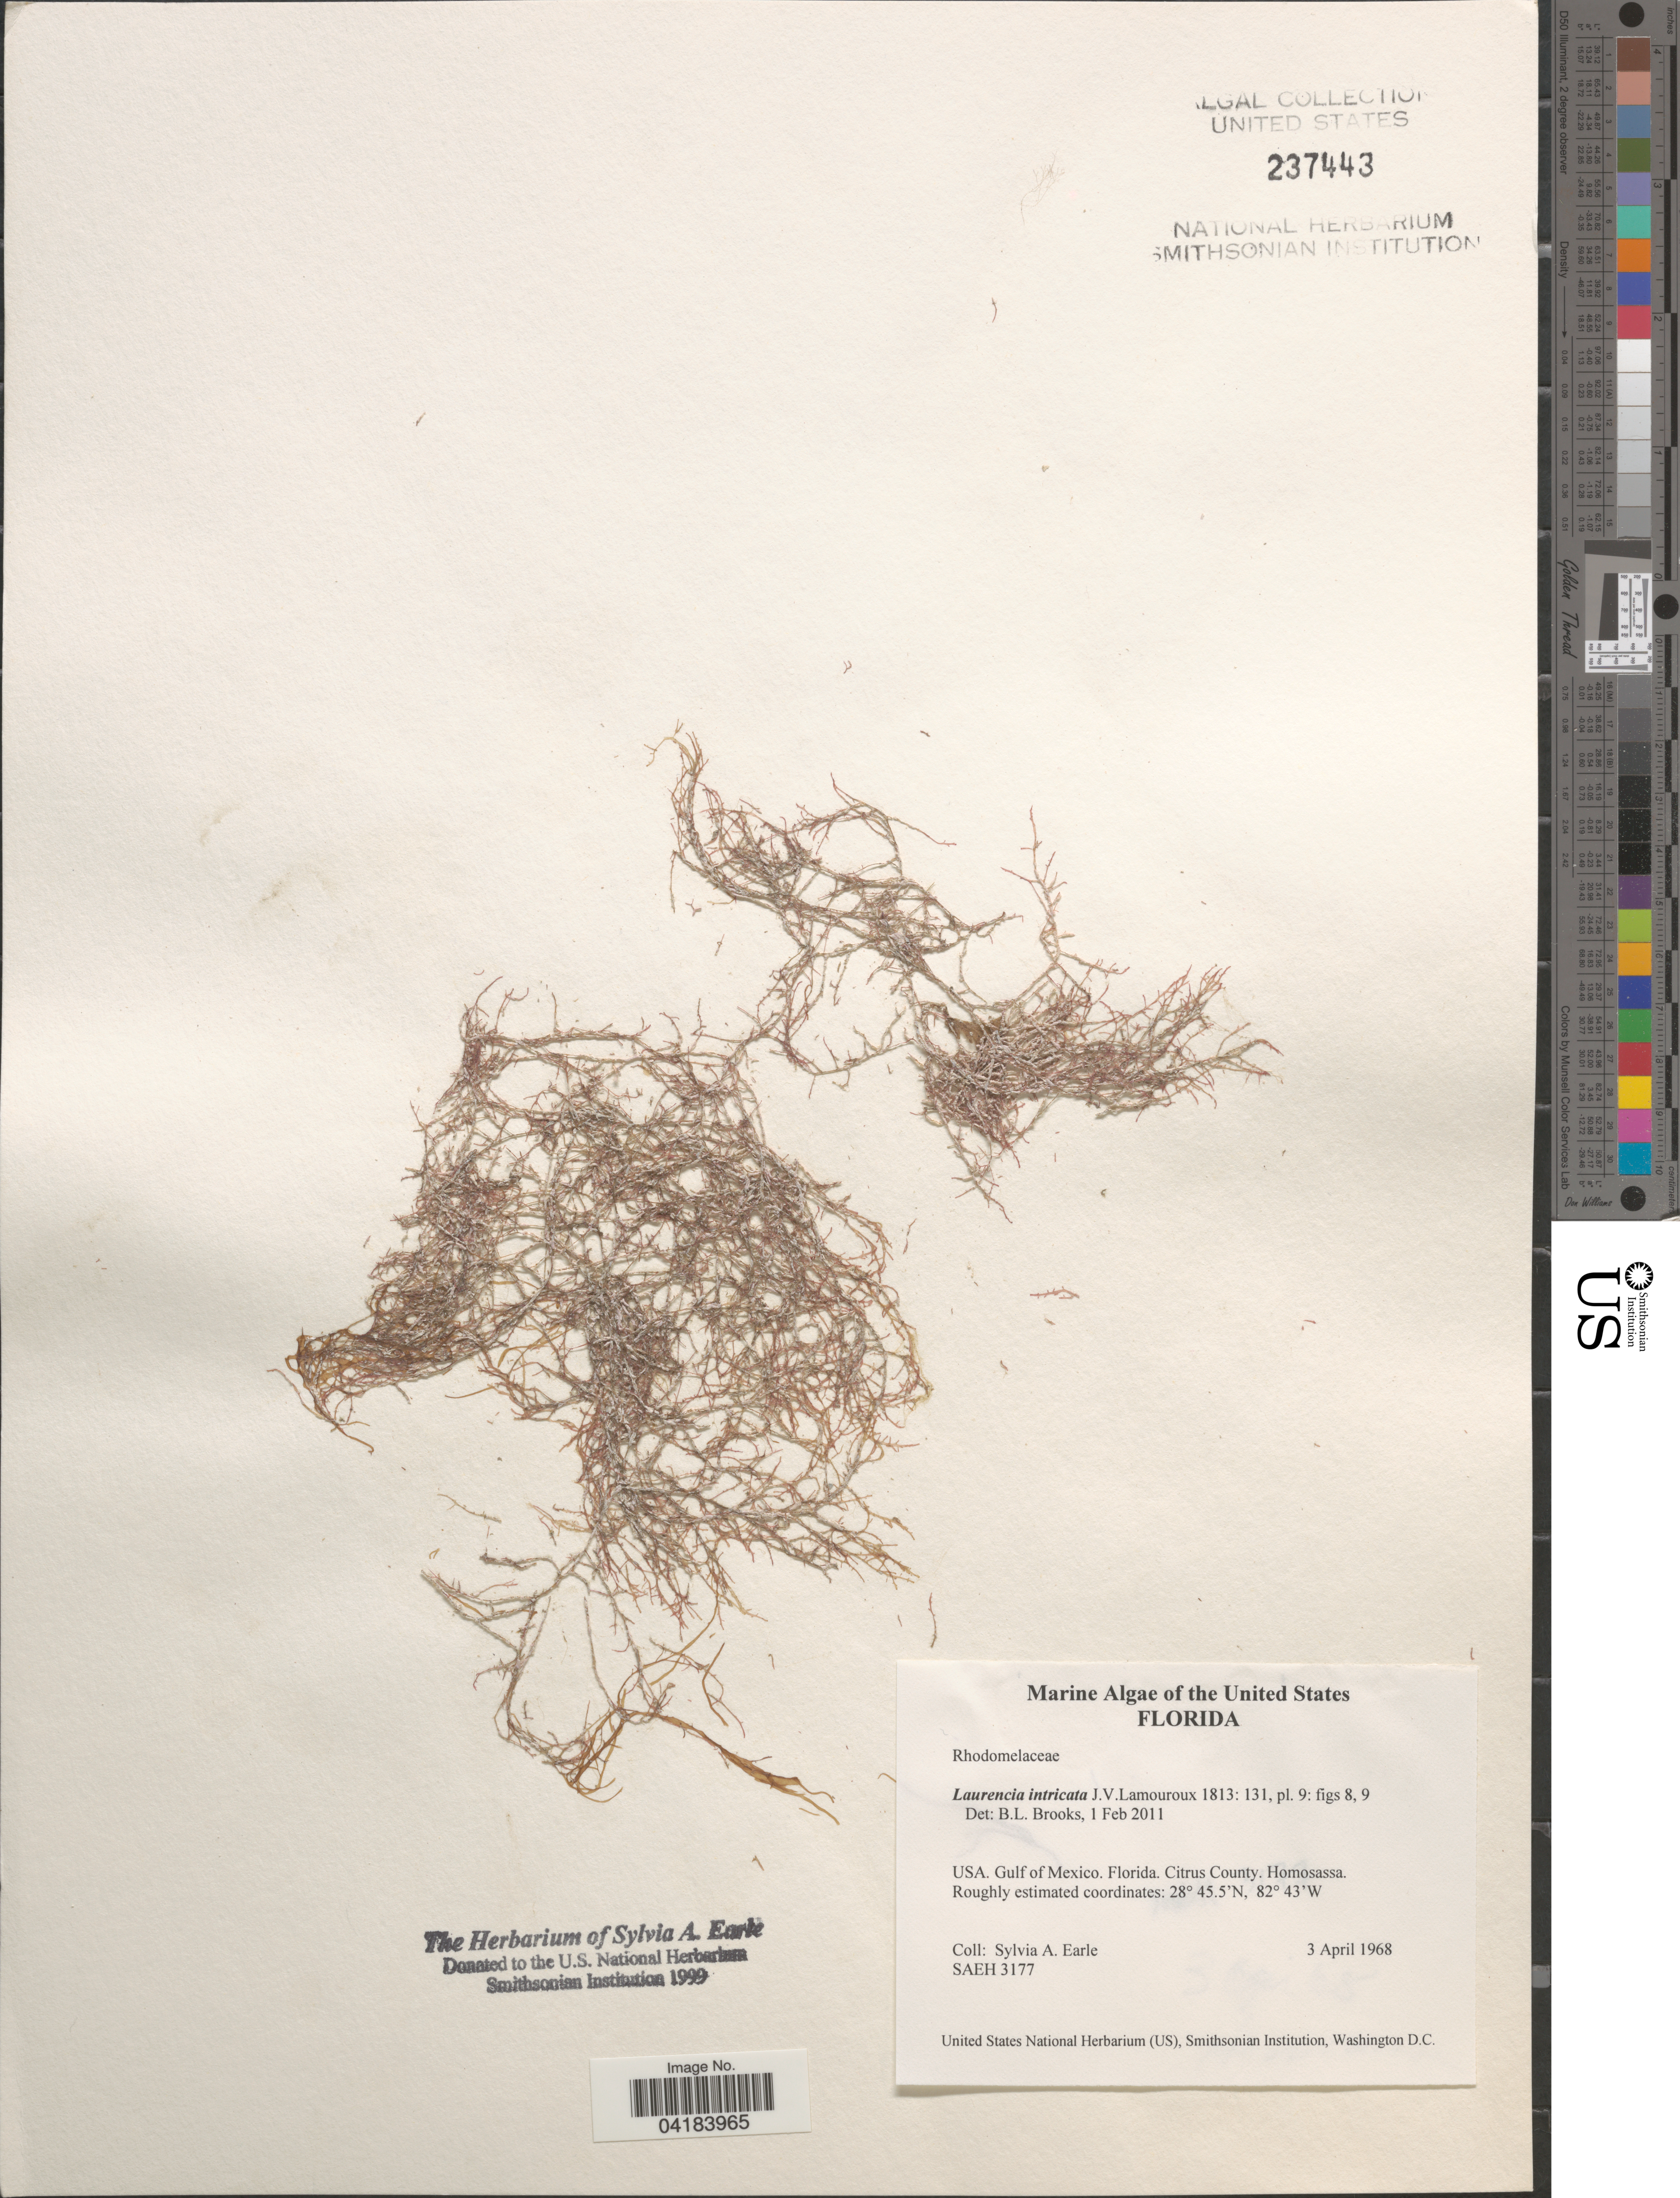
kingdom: Plantae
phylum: Rhodophyta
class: Florideophyceae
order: Ceramiales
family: Rhodomelaceae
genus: Laurencia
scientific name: Laurencia intricata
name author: J.V.Lamouroux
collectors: S. A. Earle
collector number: SAEH3177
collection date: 1968-04-03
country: United States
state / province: Florida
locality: Gulf of Mexico. Citrus County. Homosassa.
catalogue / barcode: US 237443